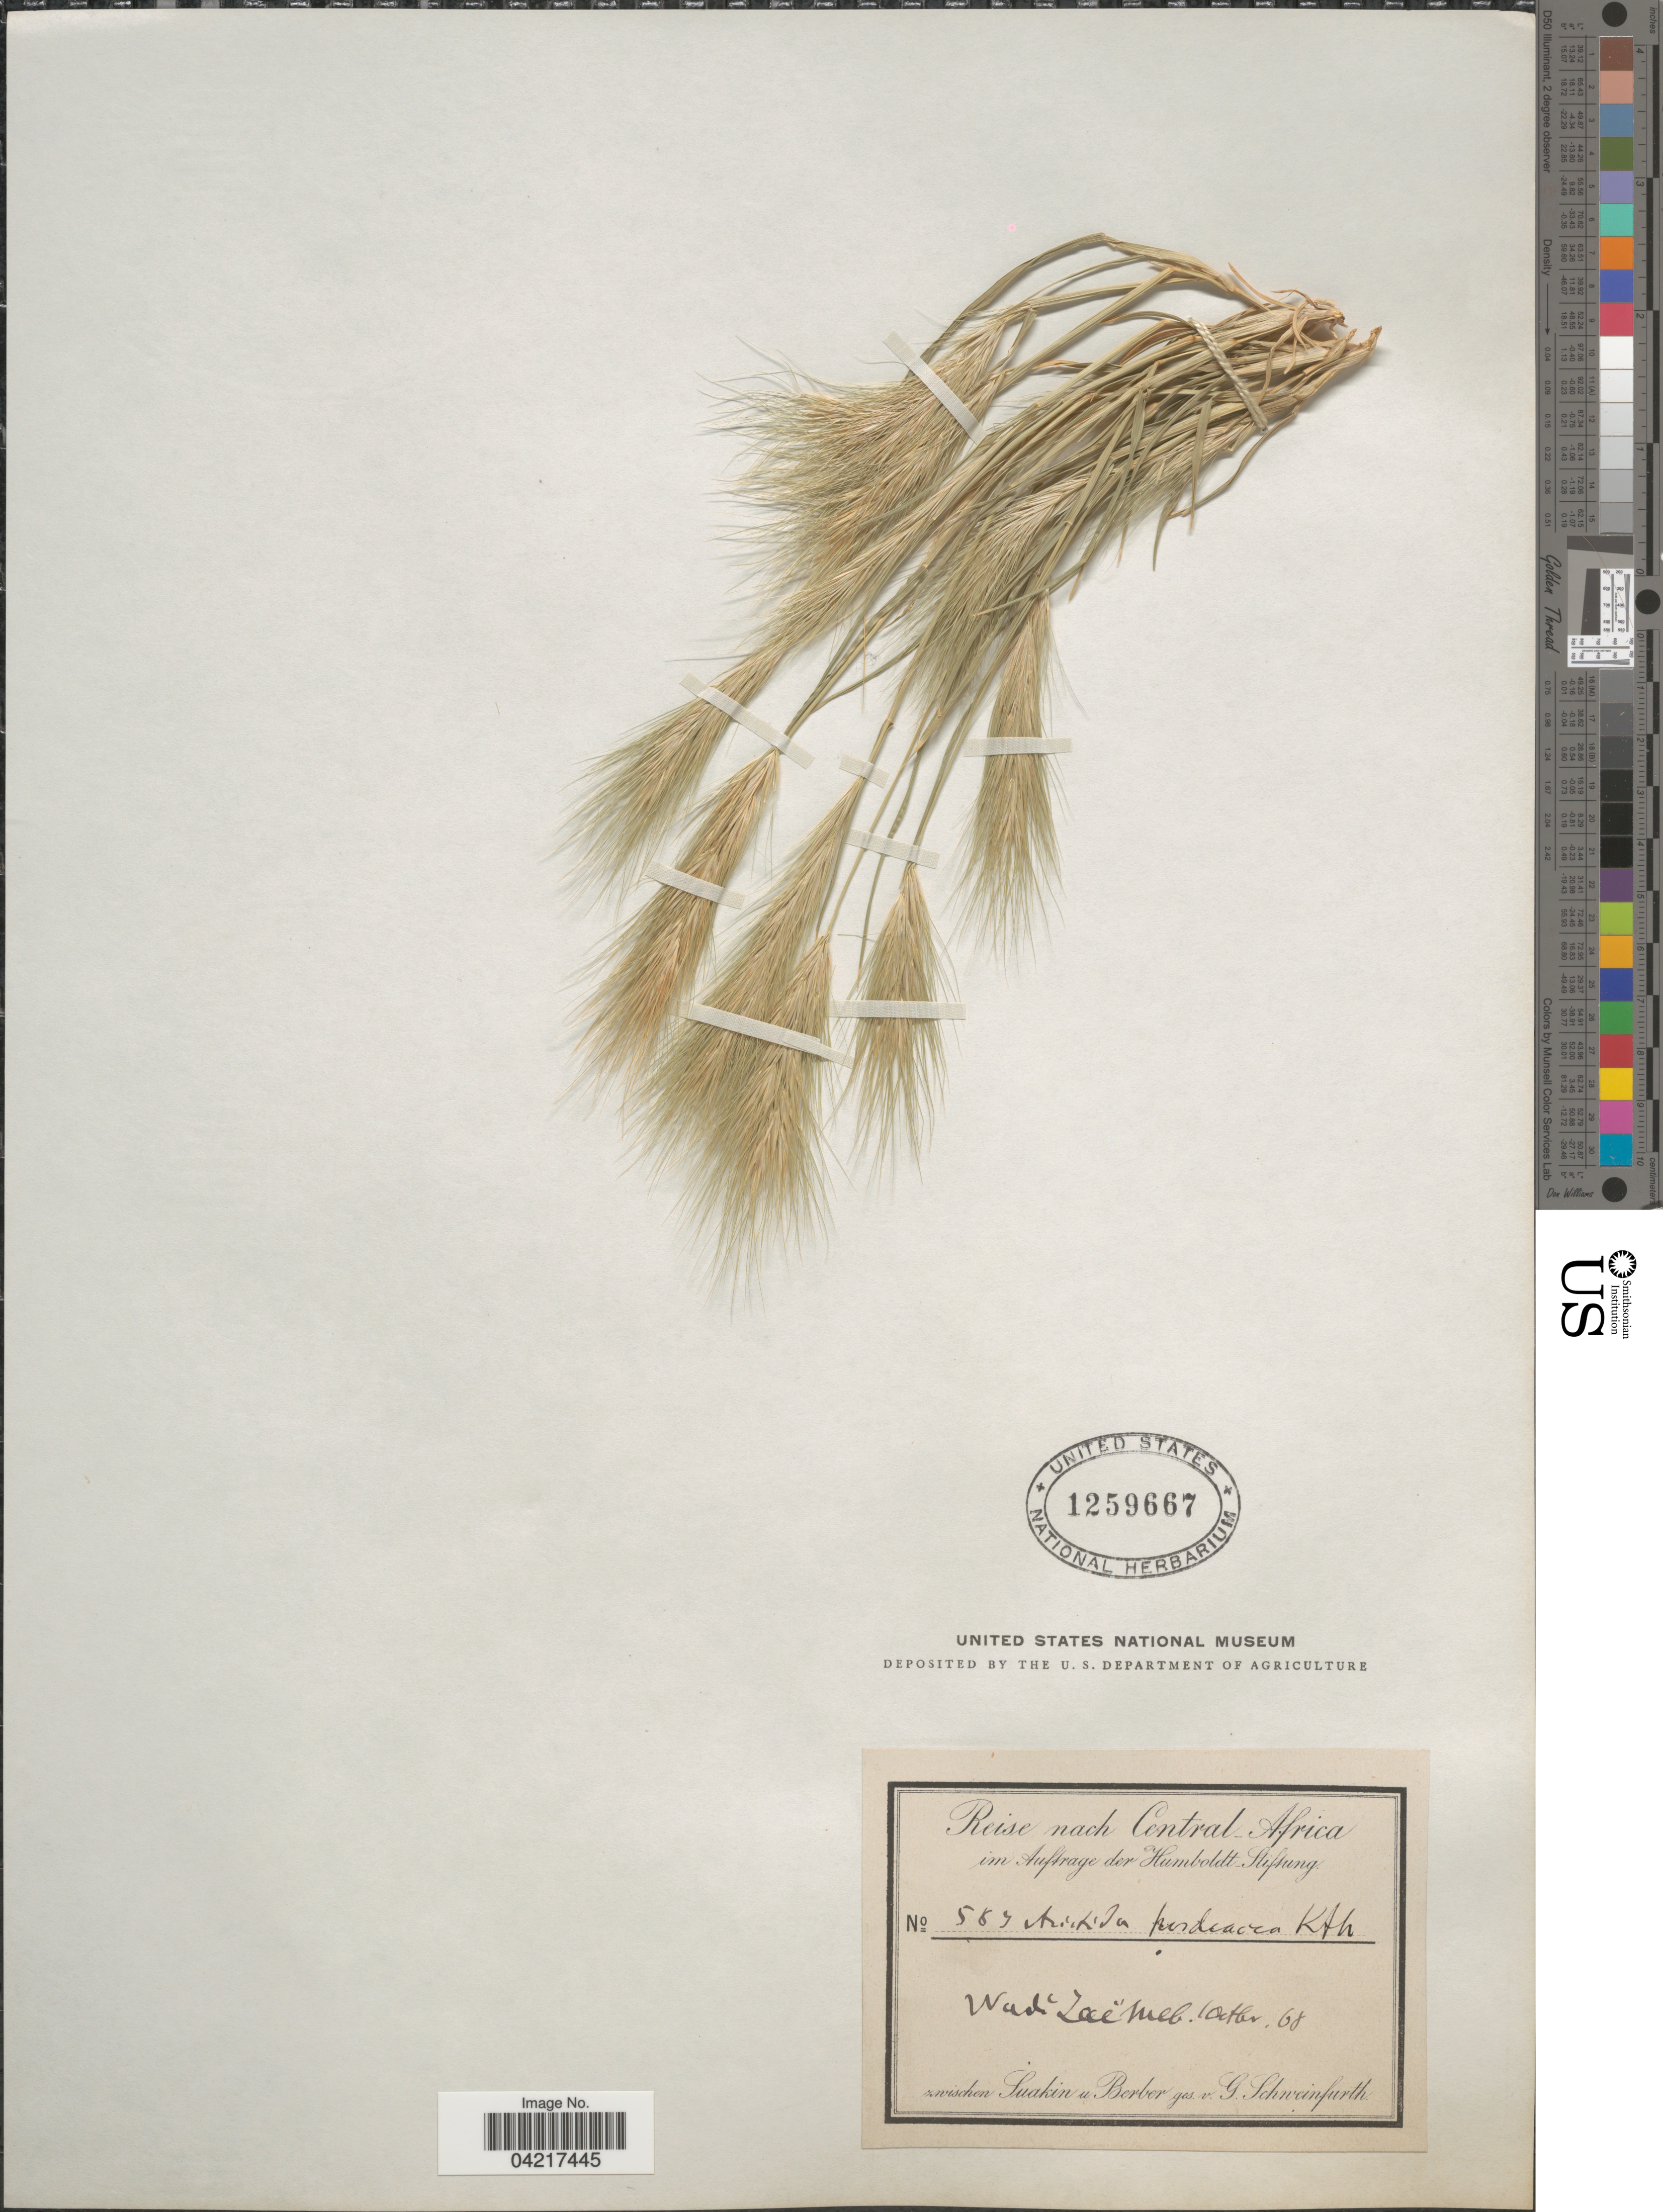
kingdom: Plantae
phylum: Tracheophyta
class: Liliopsida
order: Poales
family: Poaceae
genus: Aristida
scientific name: Aristida hordeacea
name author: Kunth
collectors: G. A. Schweinfurth (herbarium)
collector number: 563*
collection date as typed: Transcribed d/m/y: 1/10/68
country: Sudan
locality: Reise nach Central-Africa. Wadi Zaëmeb. Zwischen Suakin u Berber.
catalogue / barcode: US 1259667